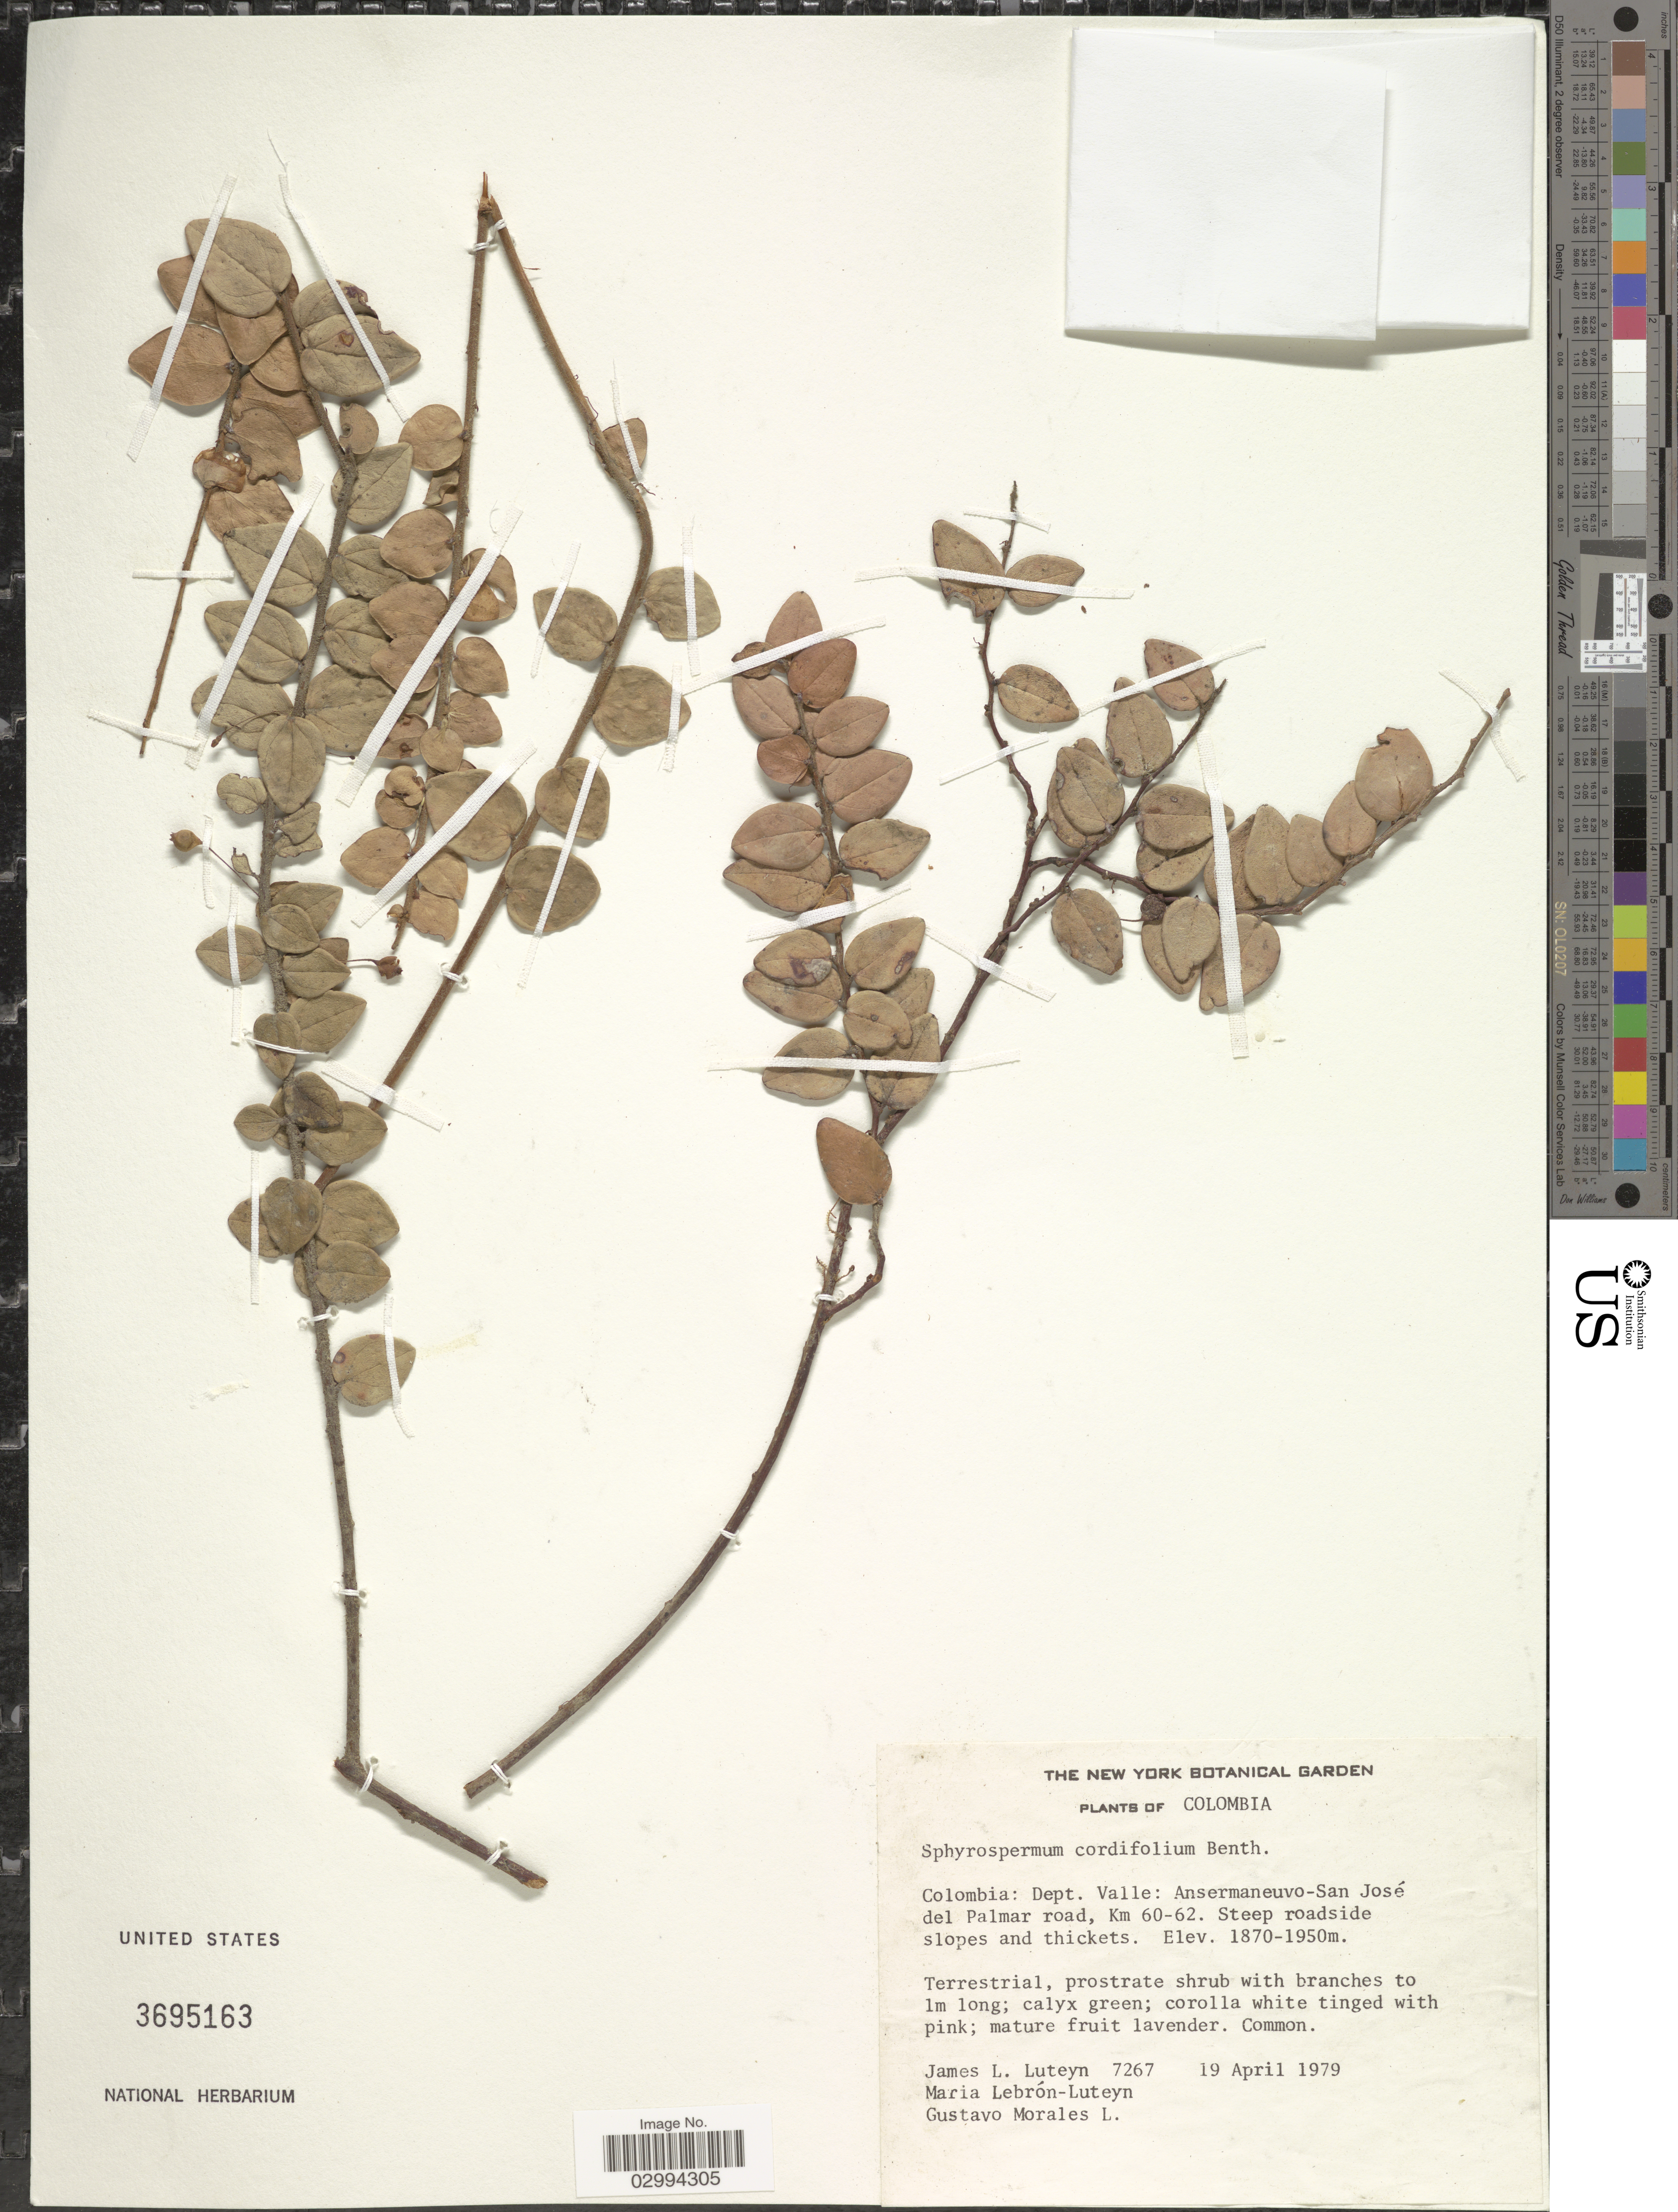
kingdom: Plantae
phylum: Tracheophyta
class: Magnoliopsida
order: Ericales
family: Ericaceae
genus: Sphyrospermum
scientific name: Sphyrospermum cordifolium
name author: Benth.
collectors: J. L. Luteyn, M. L. Lebrón-Luteyn & G. Morales L.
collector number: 7267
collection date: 1979-04-19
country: Colombia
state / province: Valle del Cauca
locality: Dept. Valle: Ansermaneuvo-San José del Palmar road, Km 60-62.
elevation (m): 1870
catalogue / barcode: US 3695163